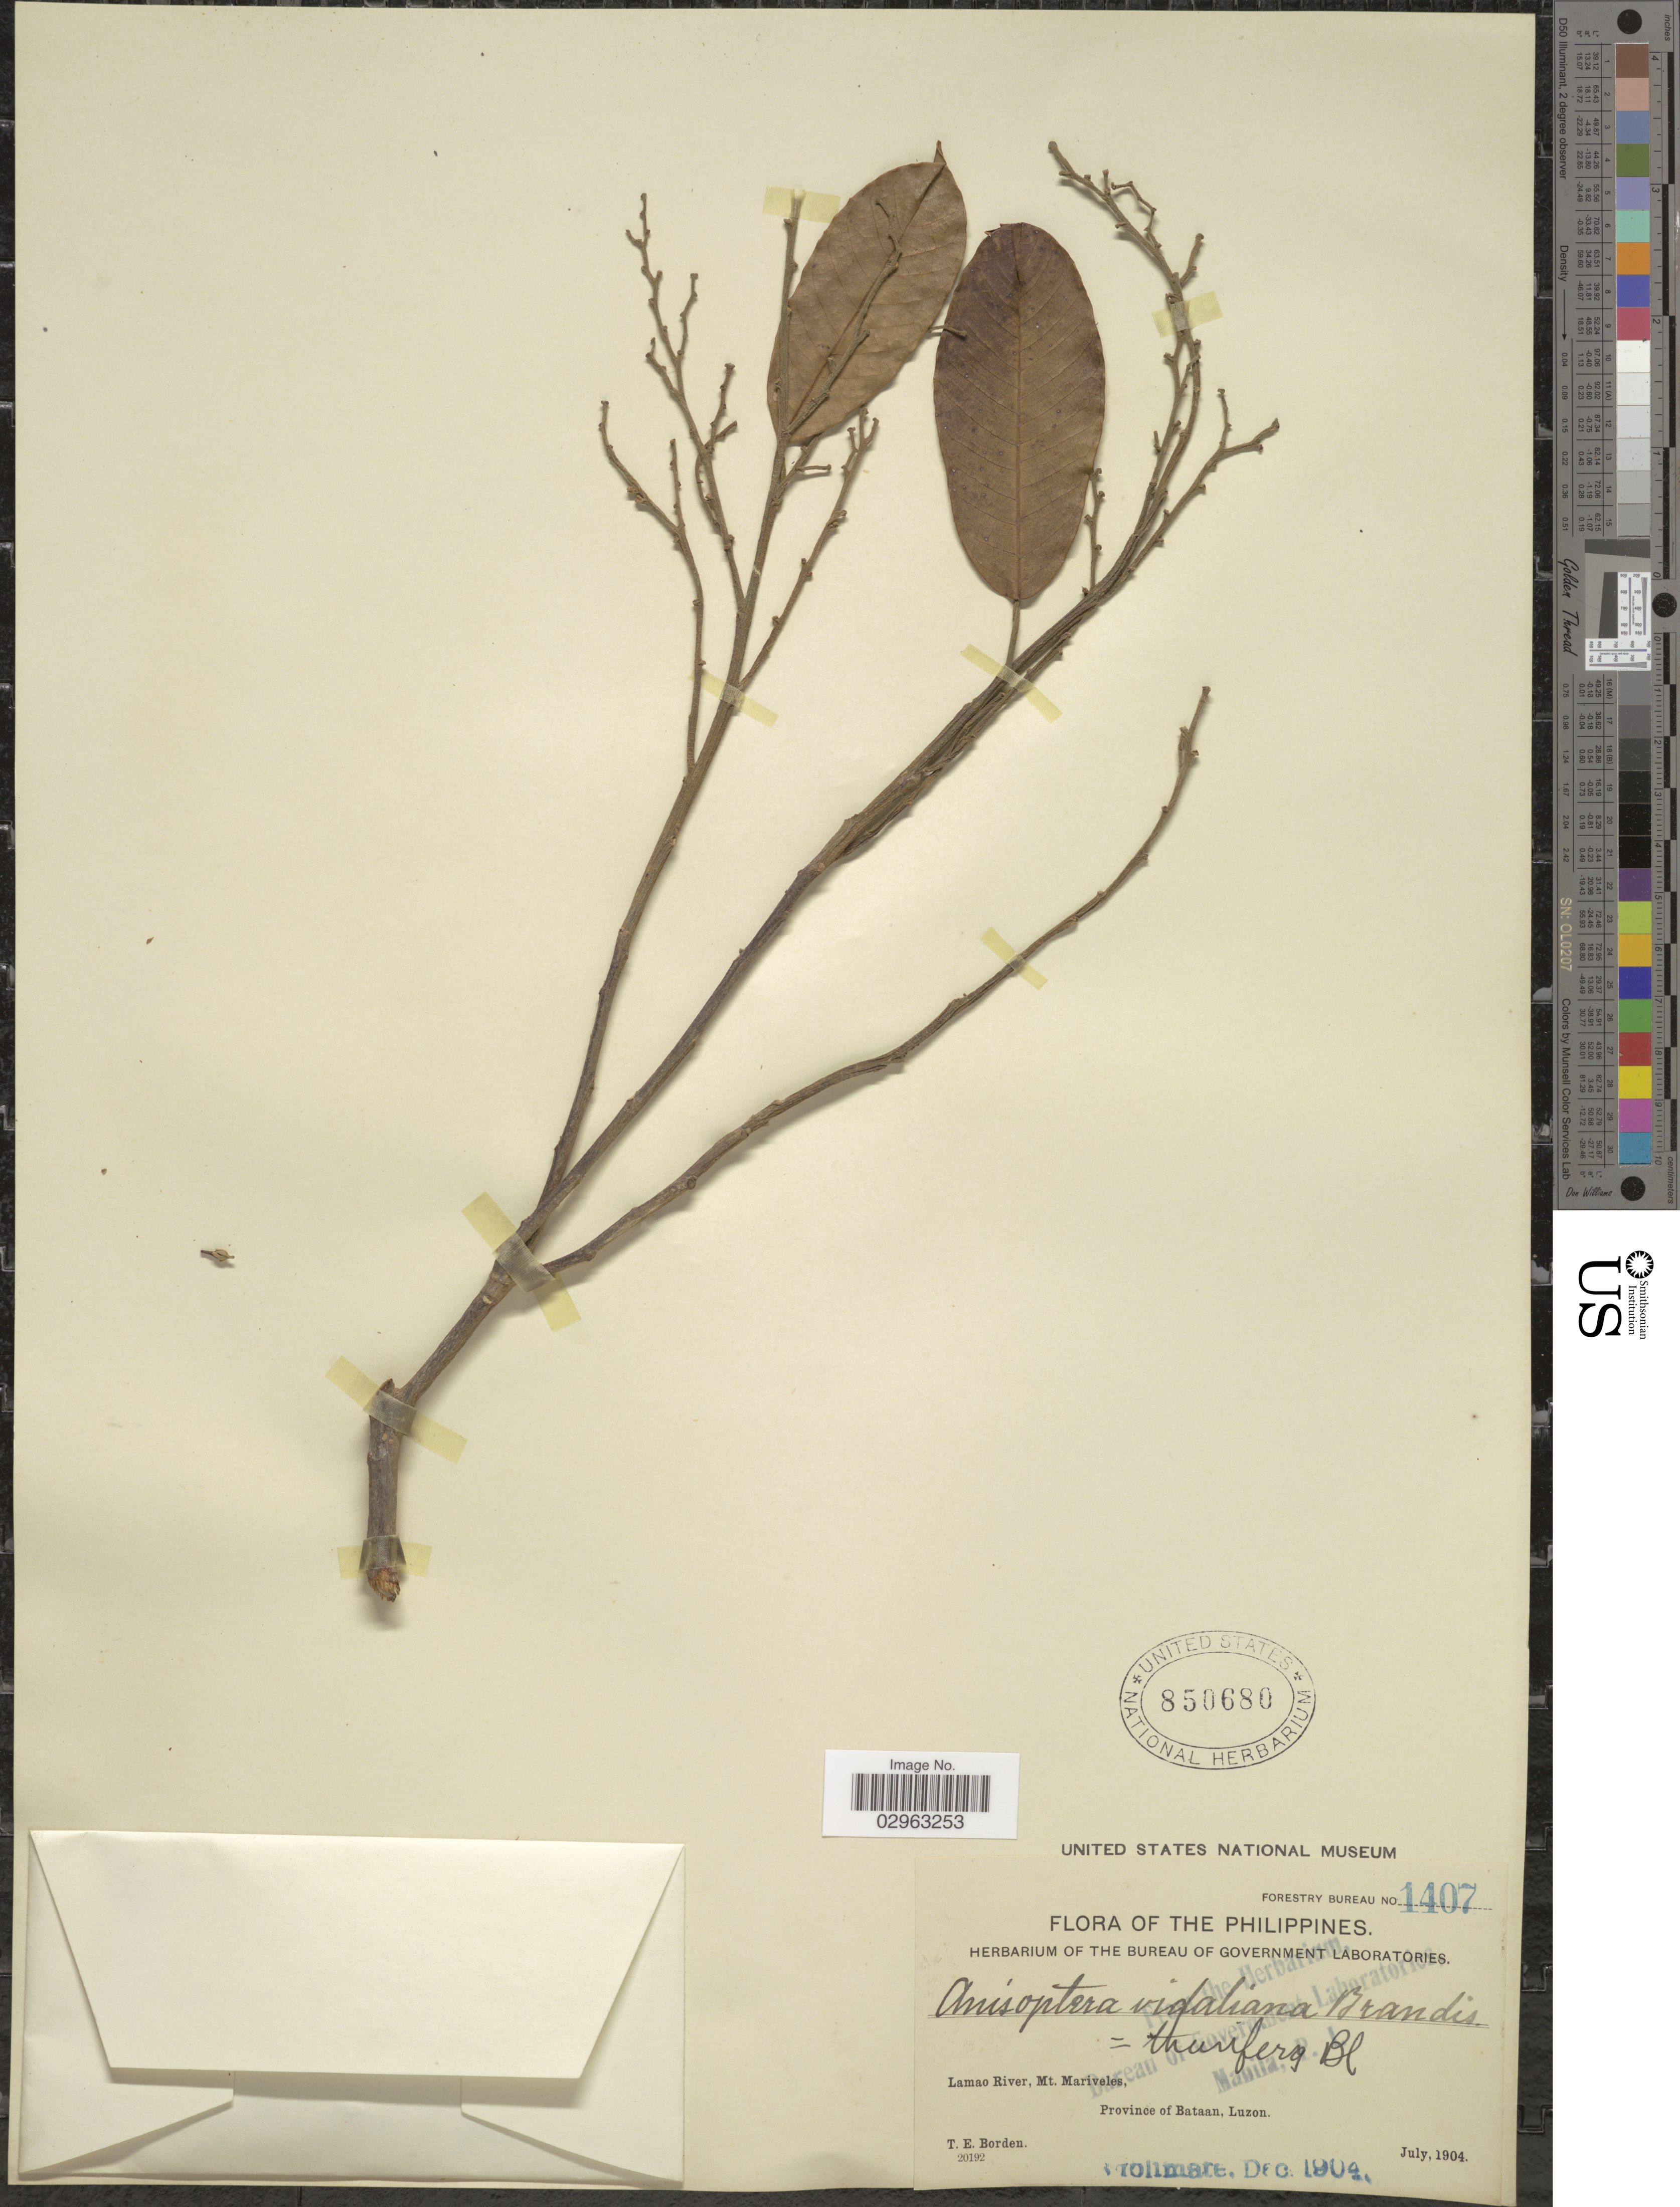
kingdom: Plantae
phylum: Tracheophyta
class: Magnoliopsida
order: Malvales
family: Dipterocarpaceae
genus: Anisoptera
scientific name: Anisoptera thurifera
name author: (Blanco) Blume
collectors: T. E. Borden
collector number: Forestry Bureau 1407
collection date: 1904-07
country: Philippines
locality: Lamao River, Mt. Mariveles, Province of Bataan, Luzon.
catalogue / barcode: US 850680